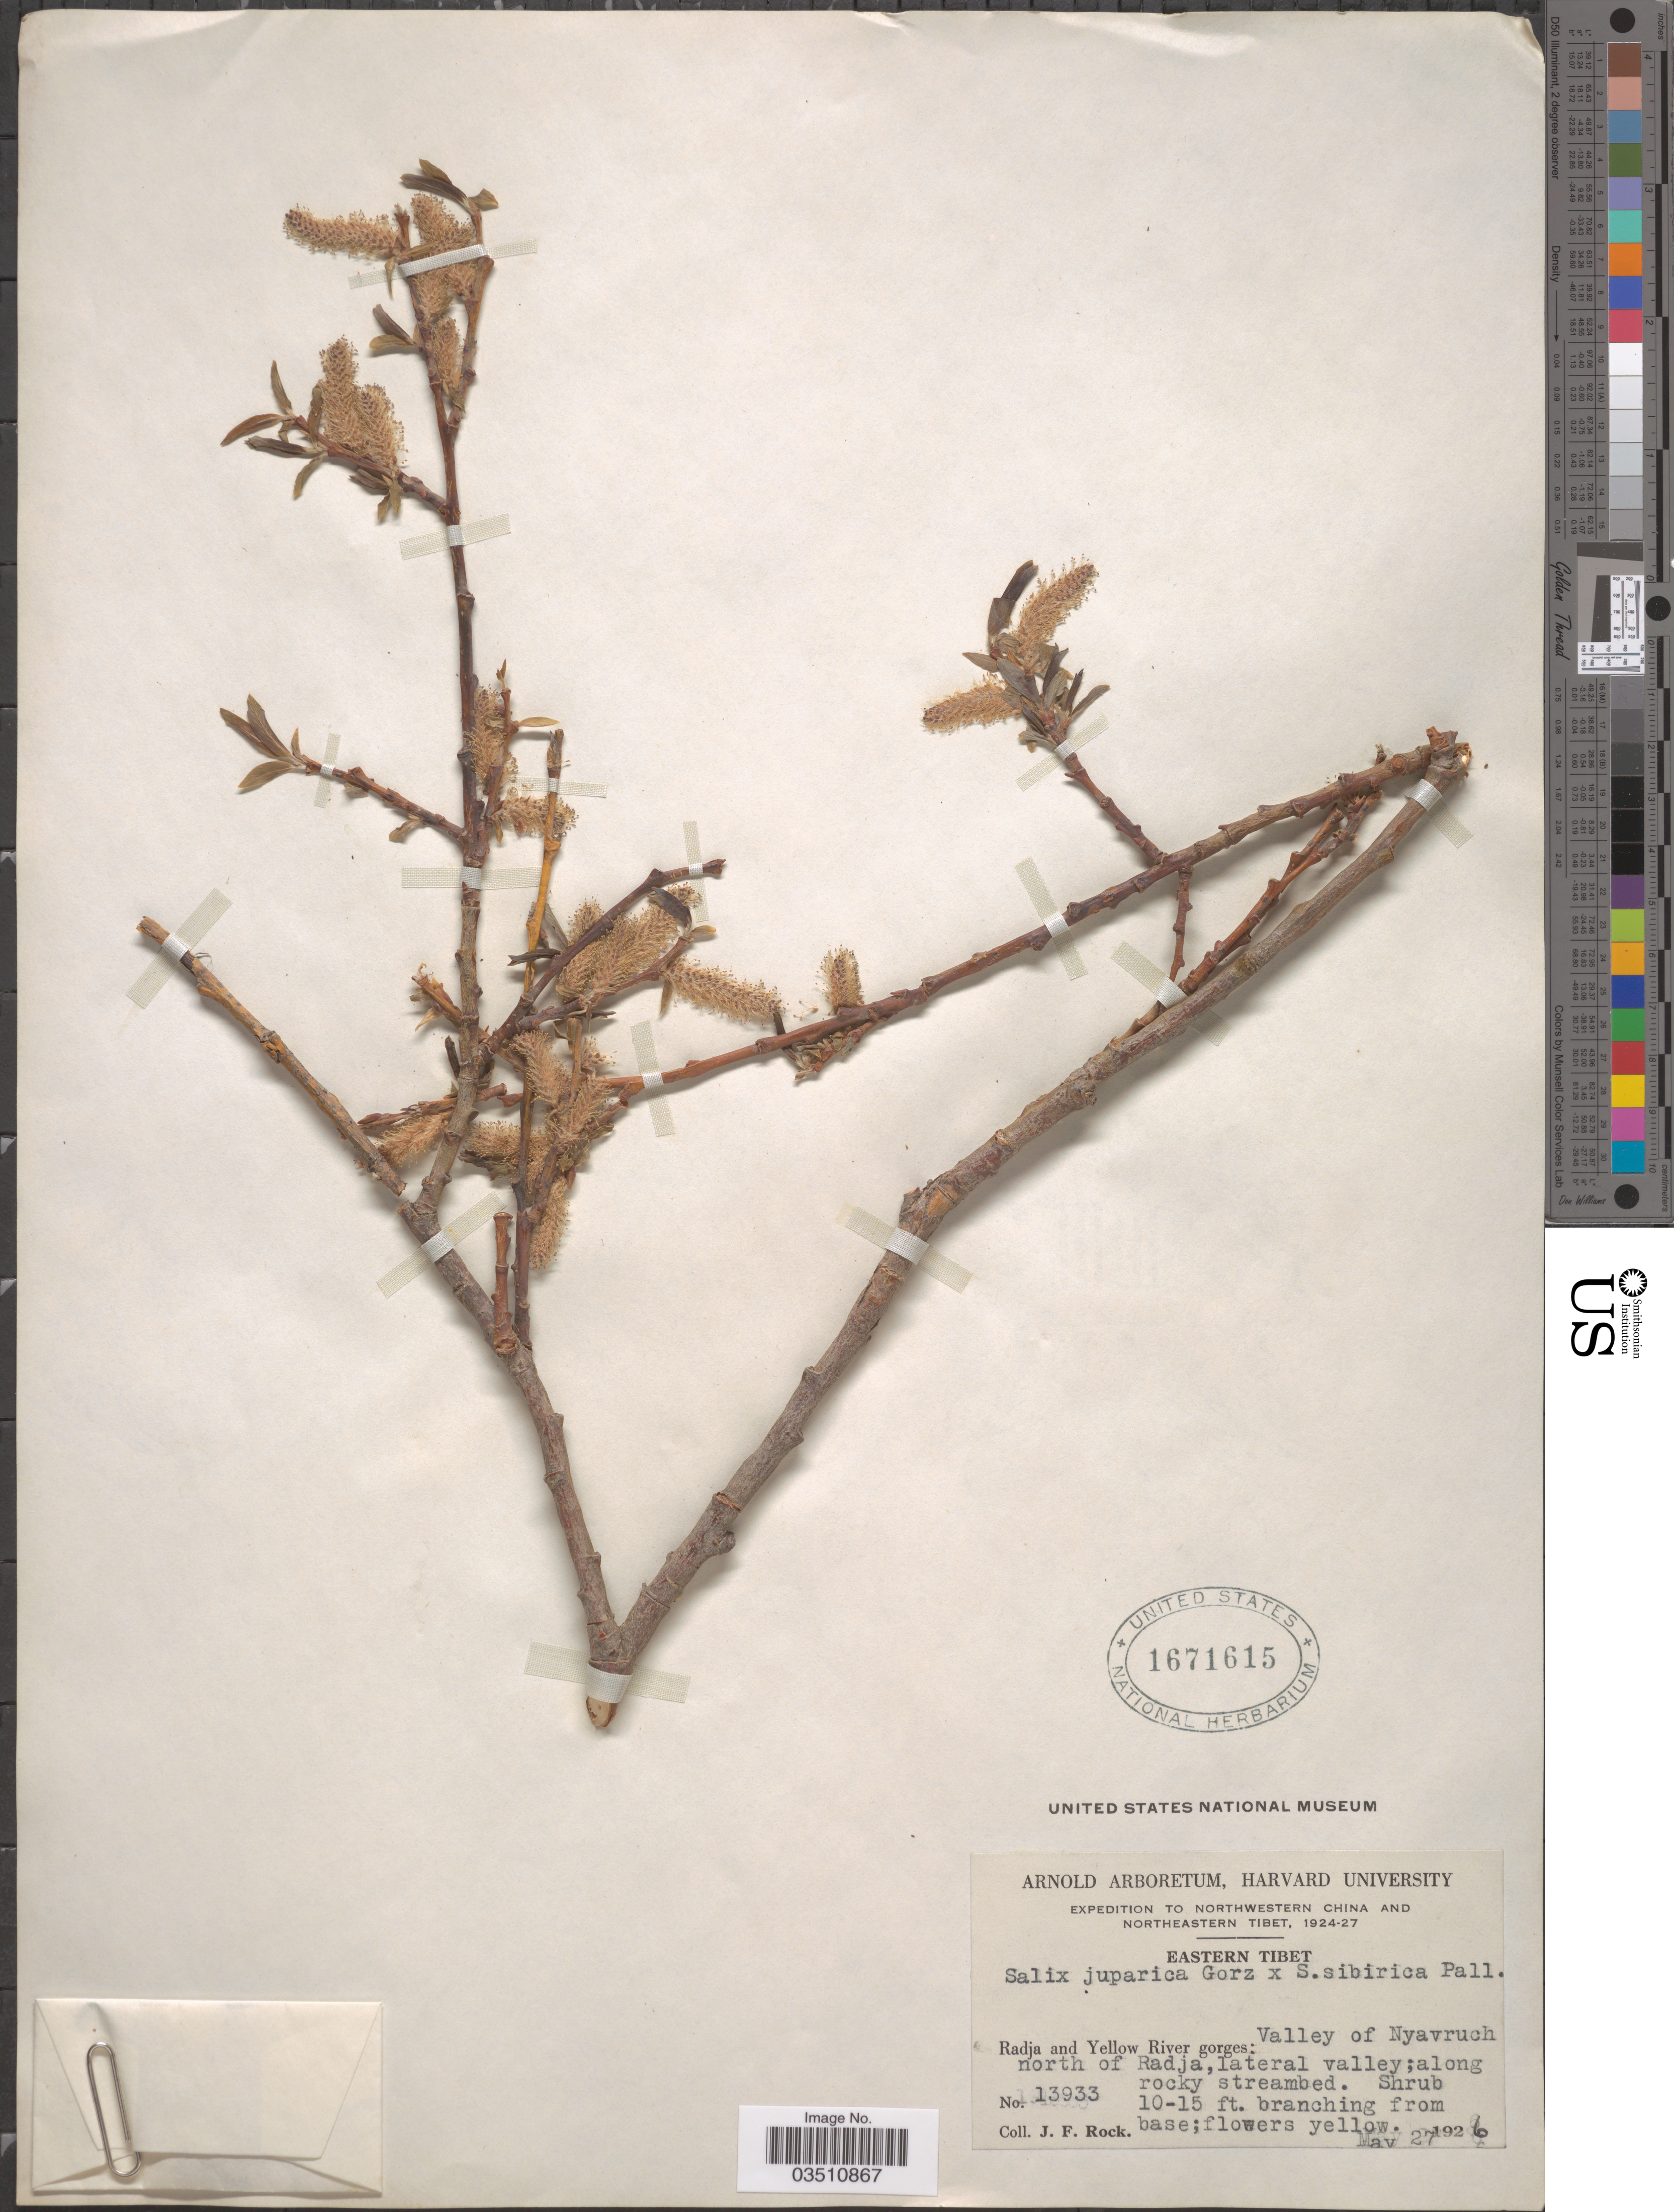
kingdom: Plantae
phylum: Tracheophyta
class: Magnoliopsida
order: Malpighiales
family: Salicaceae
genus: Salix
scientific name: Salix juparica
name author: Goerz in Rehder & Kobuski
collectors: J. Rock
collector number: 13933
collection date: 1926-05-27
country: China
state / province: Xizang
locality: Eastern Tibet. Radja and Yellow River gorges: Valley of Nyavruch north of Radja.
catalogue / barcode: US 1671615